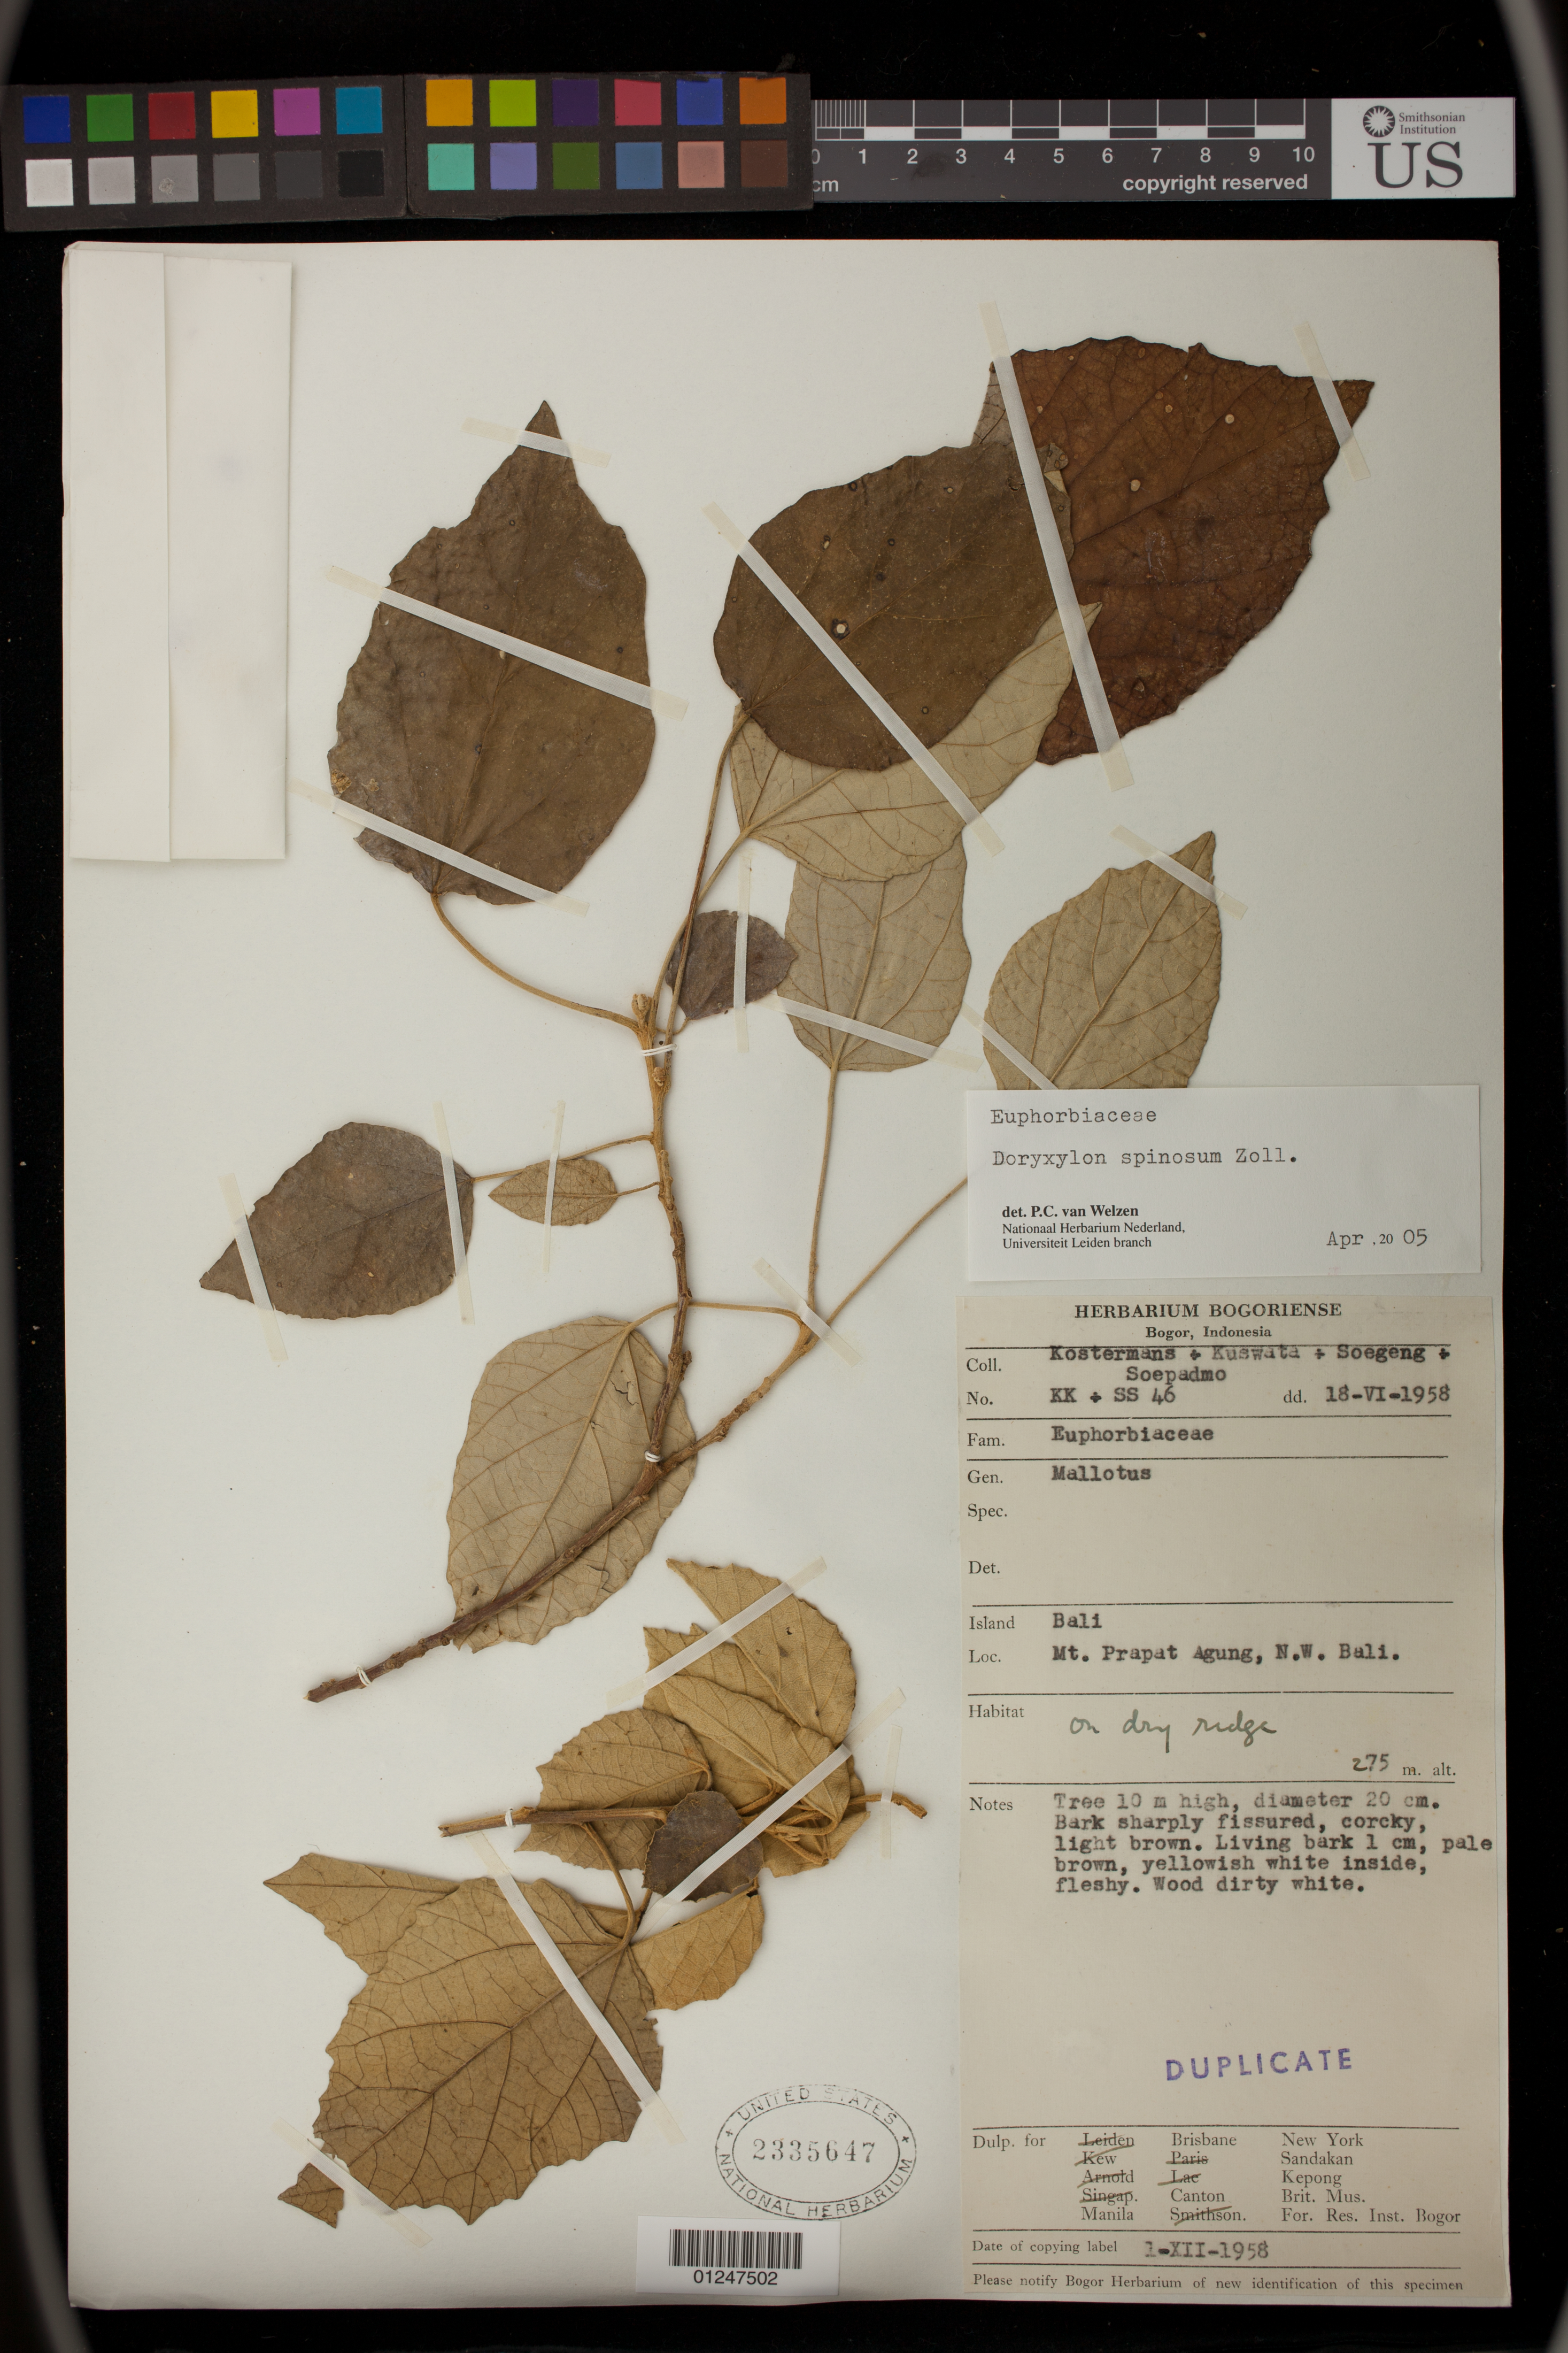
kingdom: Plantae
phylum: Tracheophyta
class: Magnoliopsida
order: Malpighiales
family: Euphorbiaceae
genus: Doryxylon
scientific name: Doryxylon spinosum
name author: Zoll.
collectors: Kostermans, -. Kuswata, -. Soegeng & -. Soepadmo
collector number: KK+SS 46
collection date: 1958-06-18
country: Indonesia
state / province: Nusa Tenggara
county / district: Bali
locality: Mt. Prapat Agung, N.W. Bali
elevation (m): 275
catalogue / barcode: US 2335647